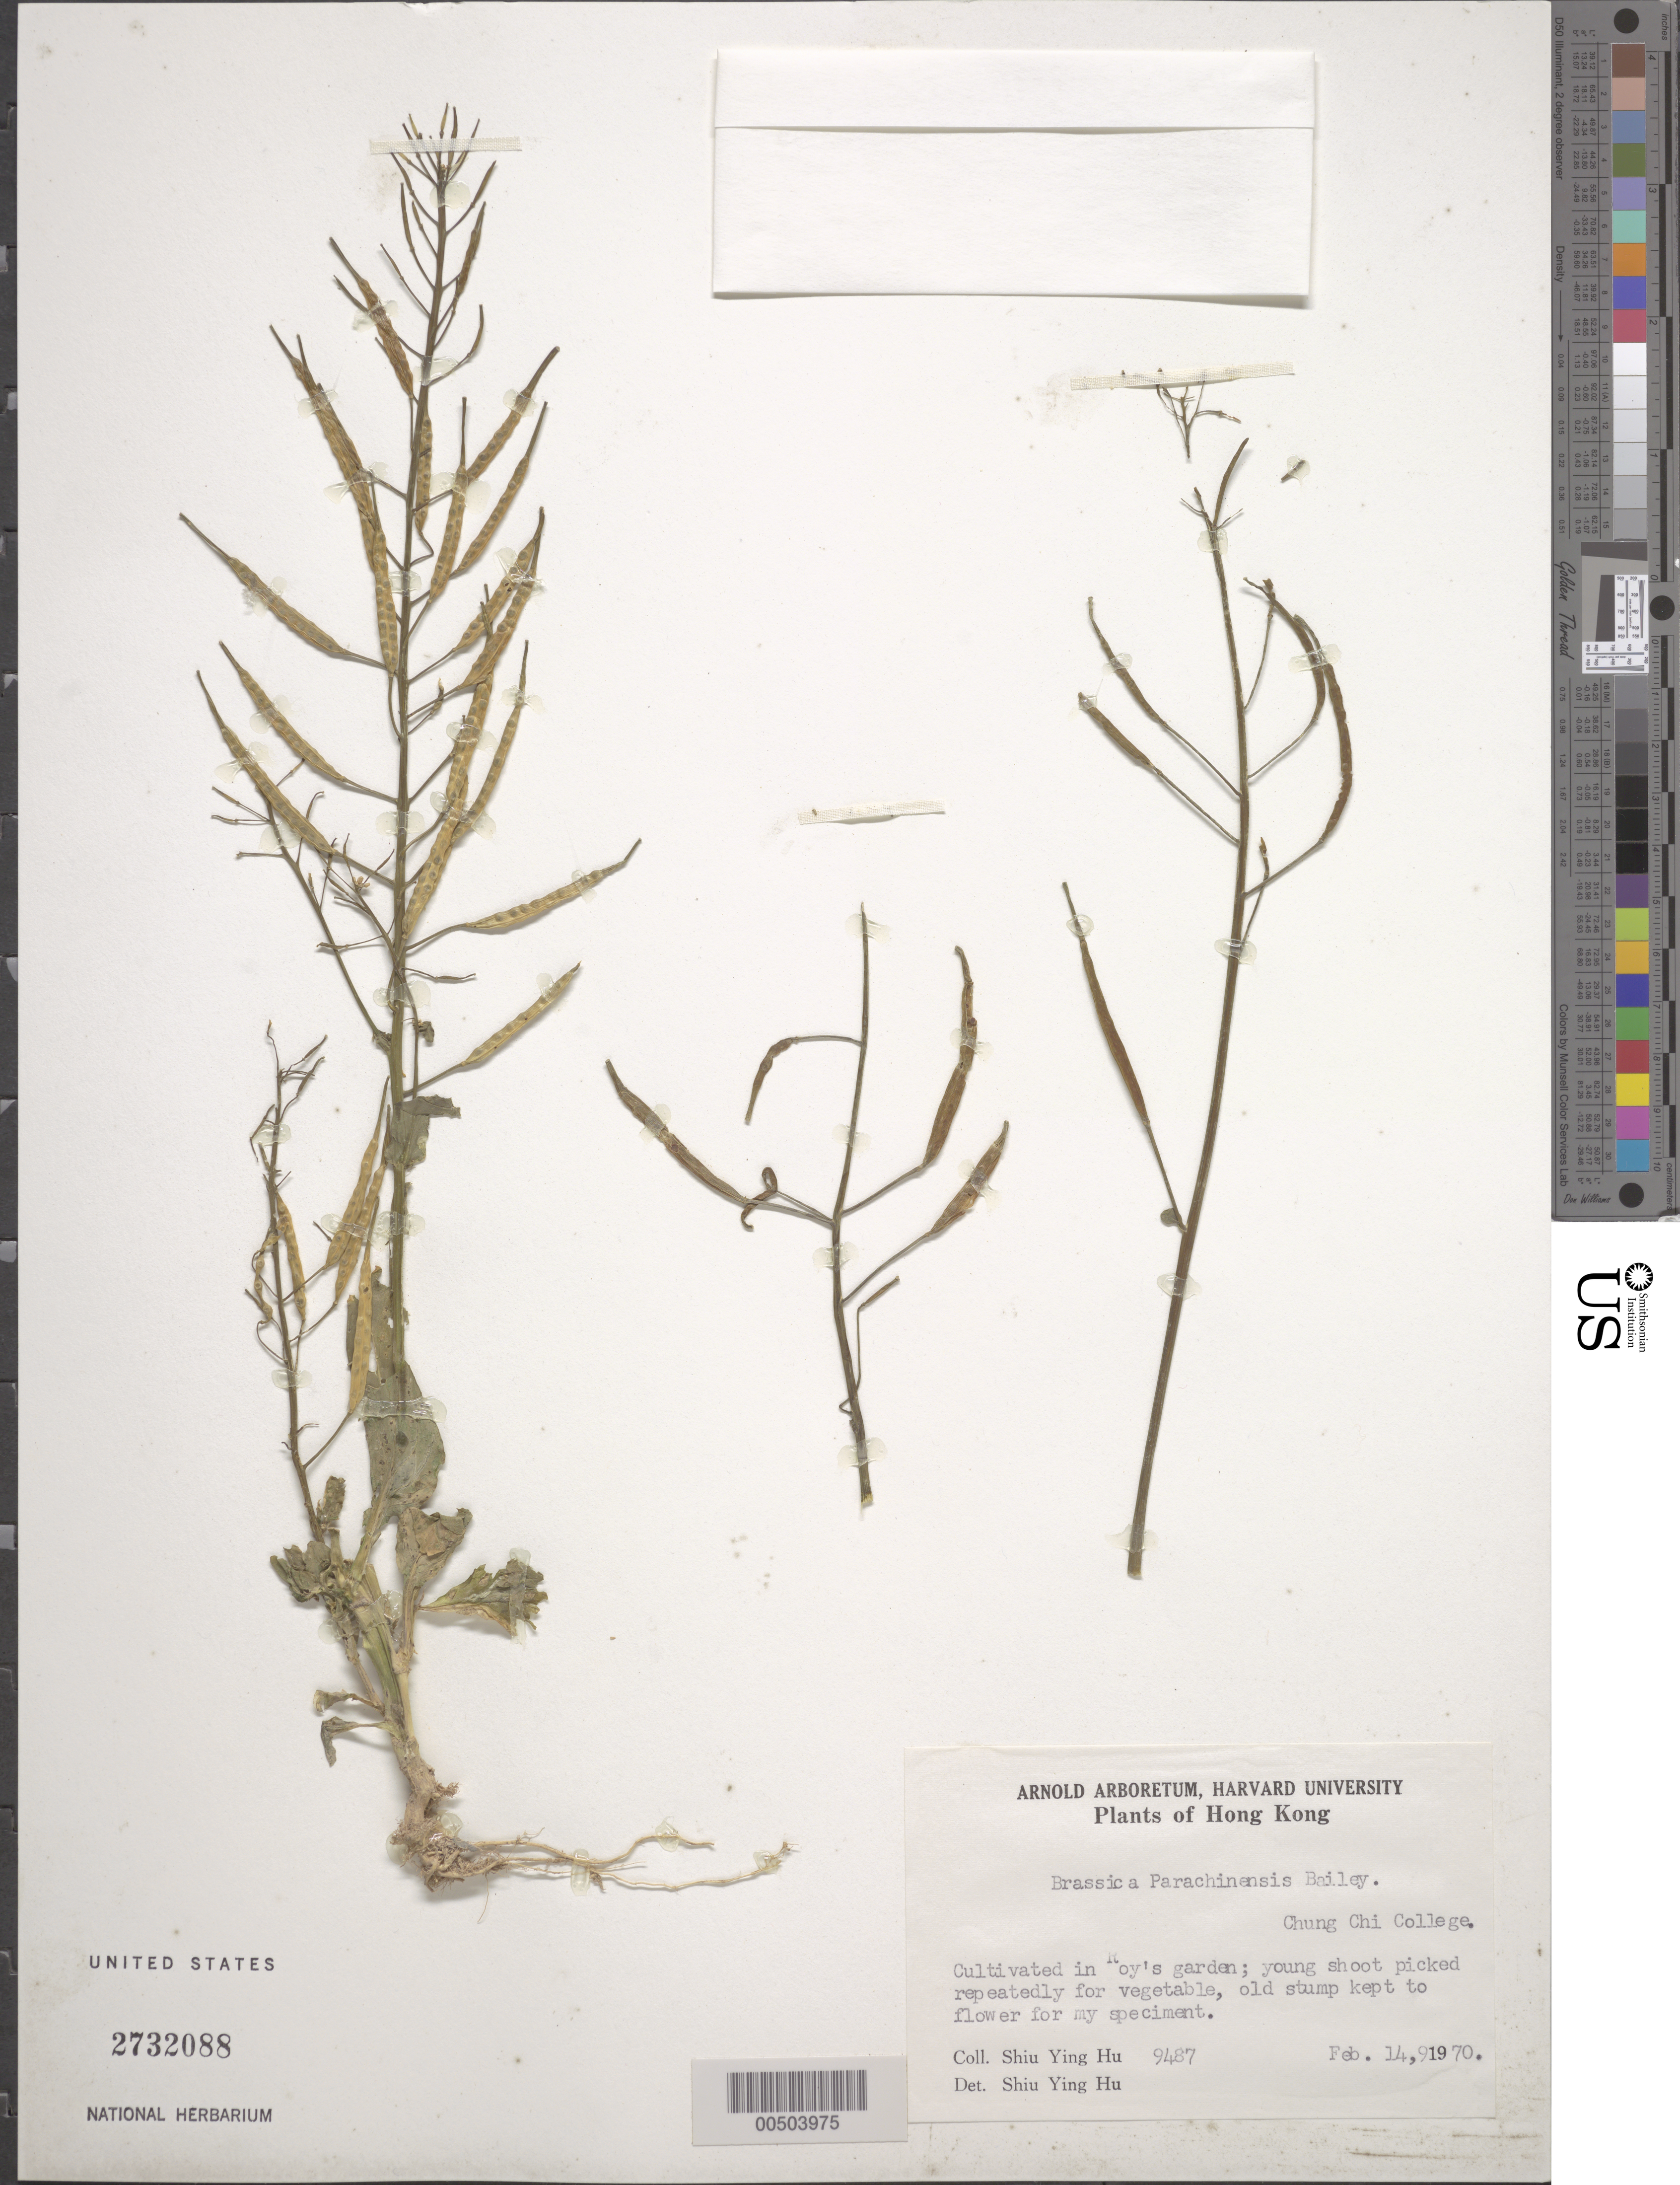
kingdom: Plantae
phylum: Tracheophyta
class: Magnoliopsida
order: Brassicales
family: Brassicaceae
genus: Brassica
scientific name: Brassica parachinensis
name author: L.H. Bailey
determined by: Hu, S. Y.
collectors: S. Y. Hu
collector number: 9487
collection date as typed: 14 Feb 1970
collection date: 1970-02-14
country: China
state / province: Hong Kong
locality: Chung Chi College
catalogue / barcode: US 2732088